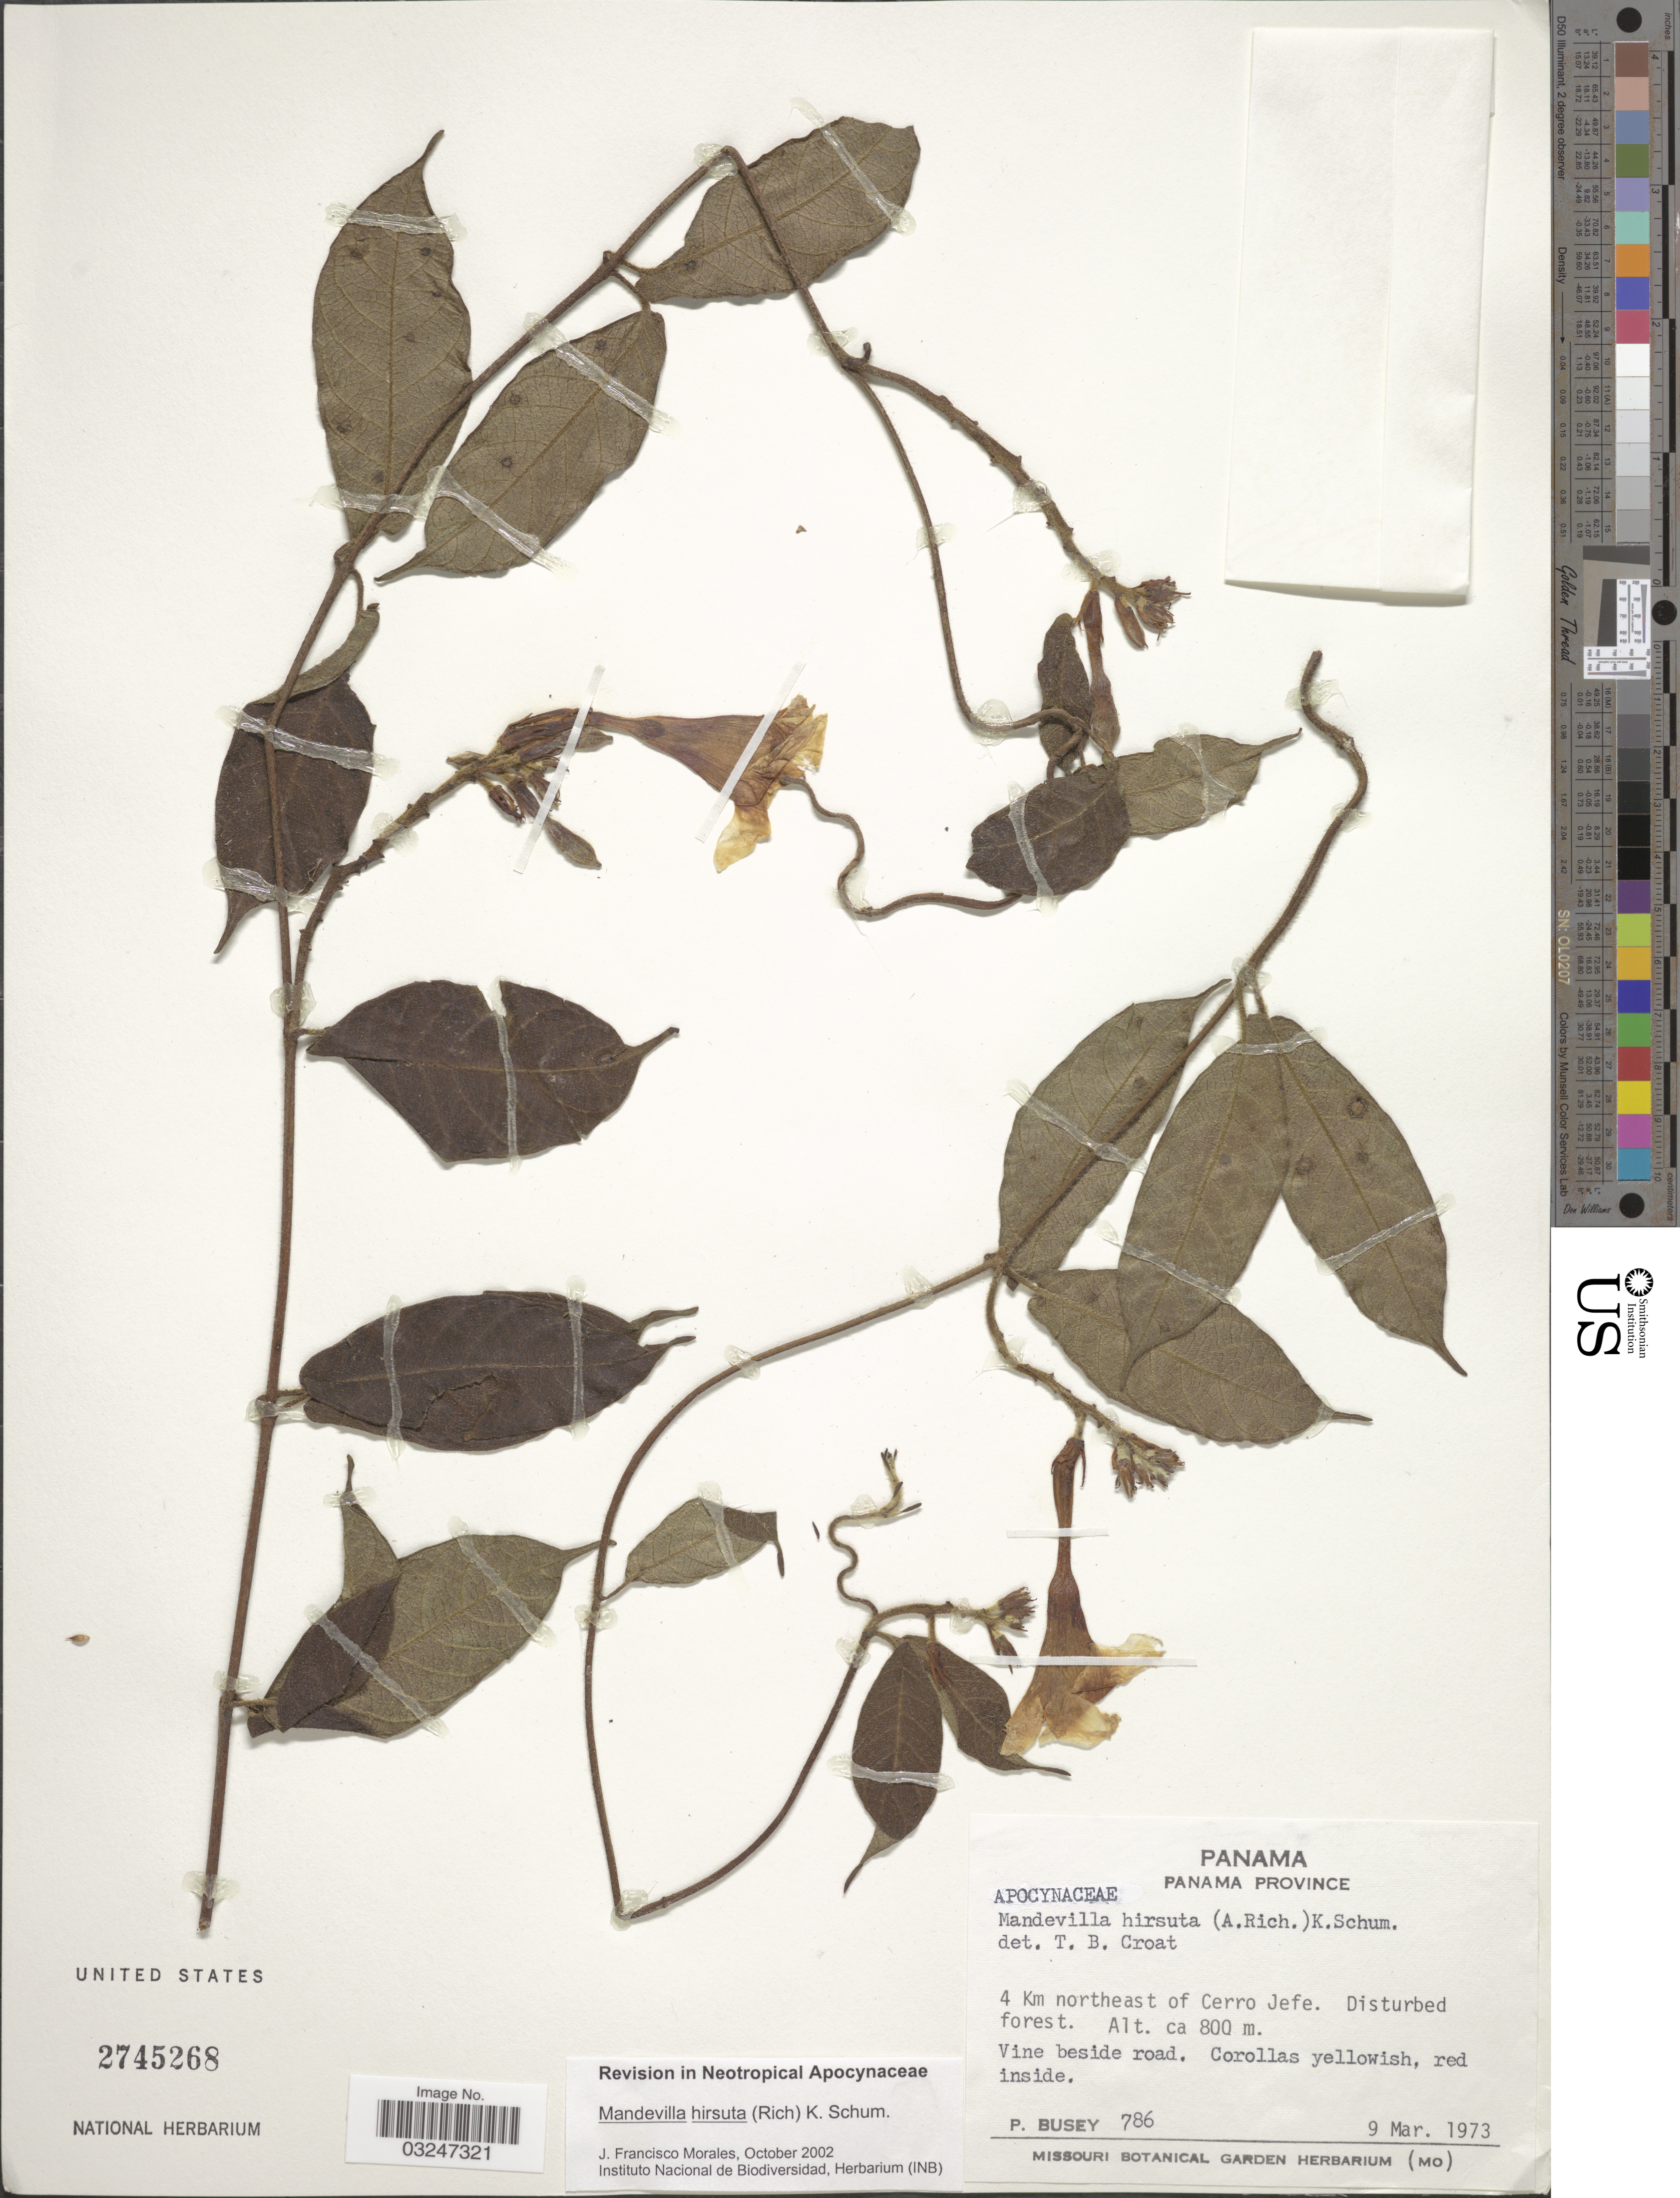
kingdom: Plantae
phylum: Tracheophyta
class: Magnoliopsida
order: Gentianales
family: Apocynaceae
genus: Mandevilla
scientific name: Mandevilla hirsuta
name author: (Rich.) K. Schum.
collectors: P. Busey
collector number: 786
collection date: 1973-03-09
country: Panama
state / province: Panamá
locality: Panama Province. 4 Km northeast of Cerro Jefe.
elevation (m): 800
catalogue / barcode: US 2745268